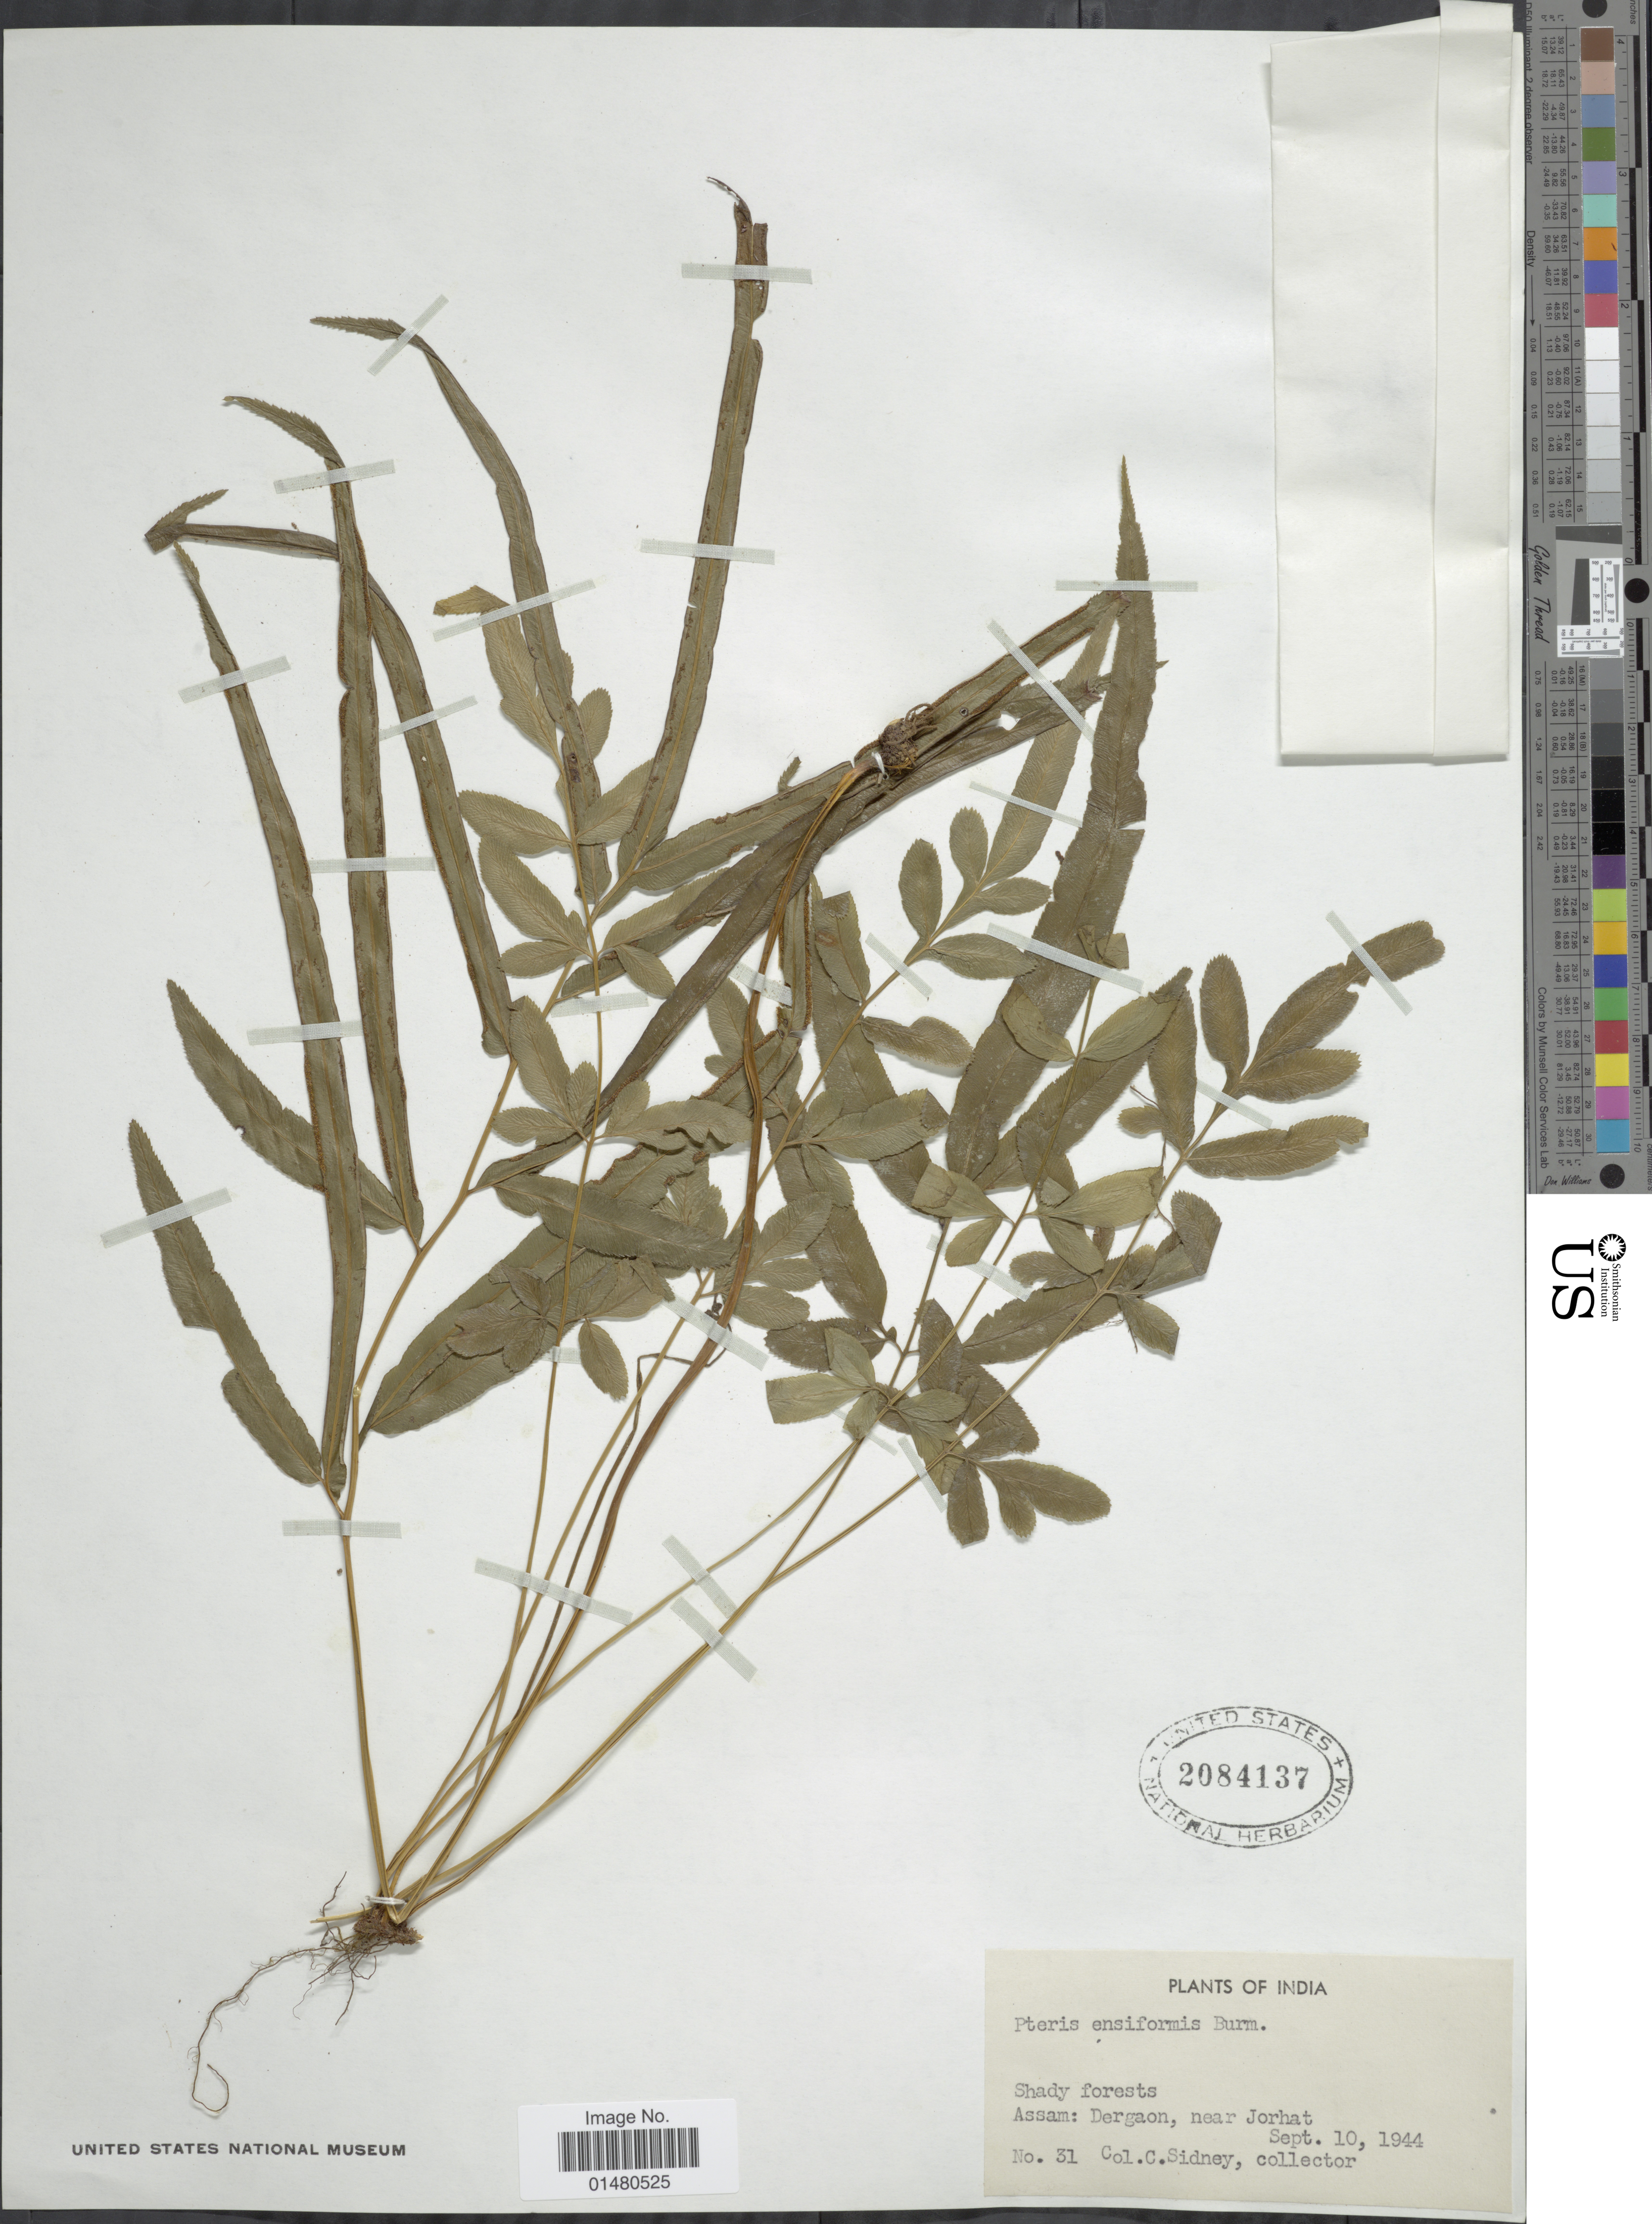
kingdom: Plantae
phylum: Tracheophyta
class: Polypodiopsida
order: Polypodiales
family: Pteridaceae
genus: Pteris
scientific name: Pteris ensiformis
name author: Burm. f.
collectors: C. Sidney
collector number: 31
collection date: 1944-09-10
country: India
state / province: Assam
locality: Dergaon, near Jorhat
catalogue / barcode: US 2084137